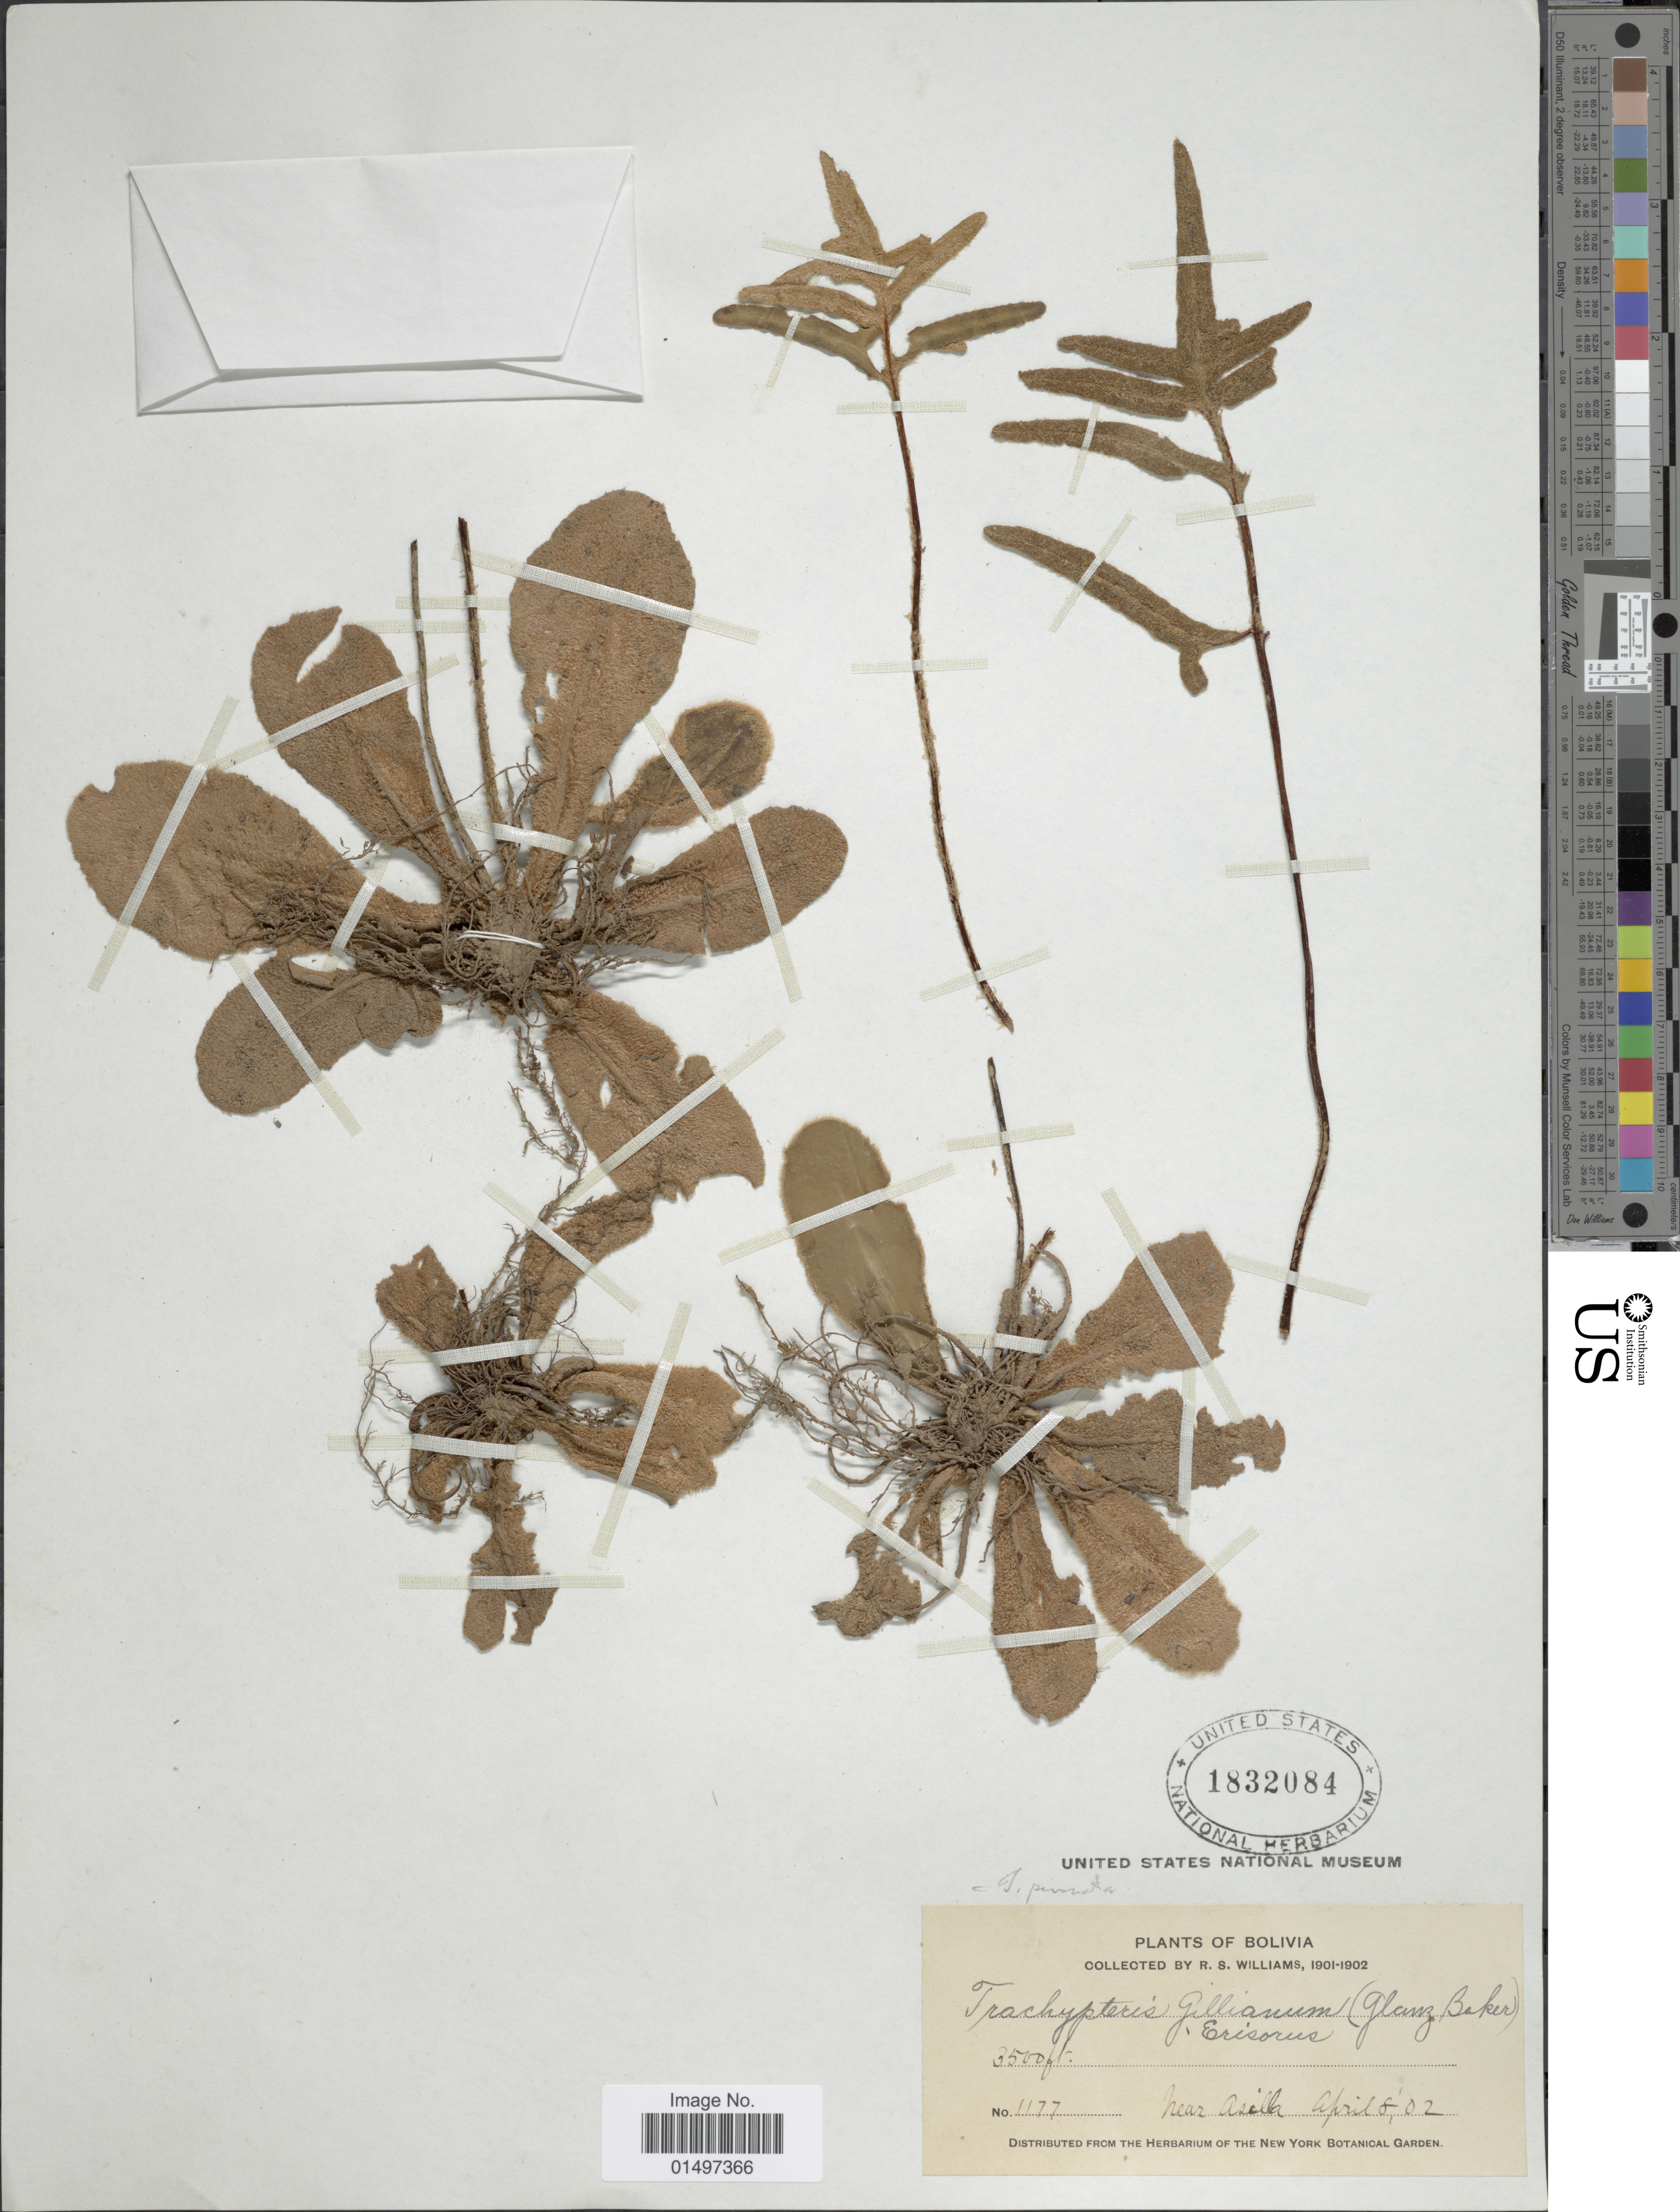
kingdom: Plantae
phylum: Tracheophyta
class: Polypodiopsida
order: Polypodiales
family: Pteridaceae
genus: Trachypteris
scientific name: Trachypteris pinnata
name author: (Hook. f.) C. Chr.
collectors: R. S. Williams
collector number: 1177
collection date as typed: Apr. 8, '02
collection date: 1902-04-08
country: Bolivia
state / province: La Paz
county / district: Franz Tamayo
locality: Near Asilla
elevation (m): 1067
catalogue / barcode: US 1832084